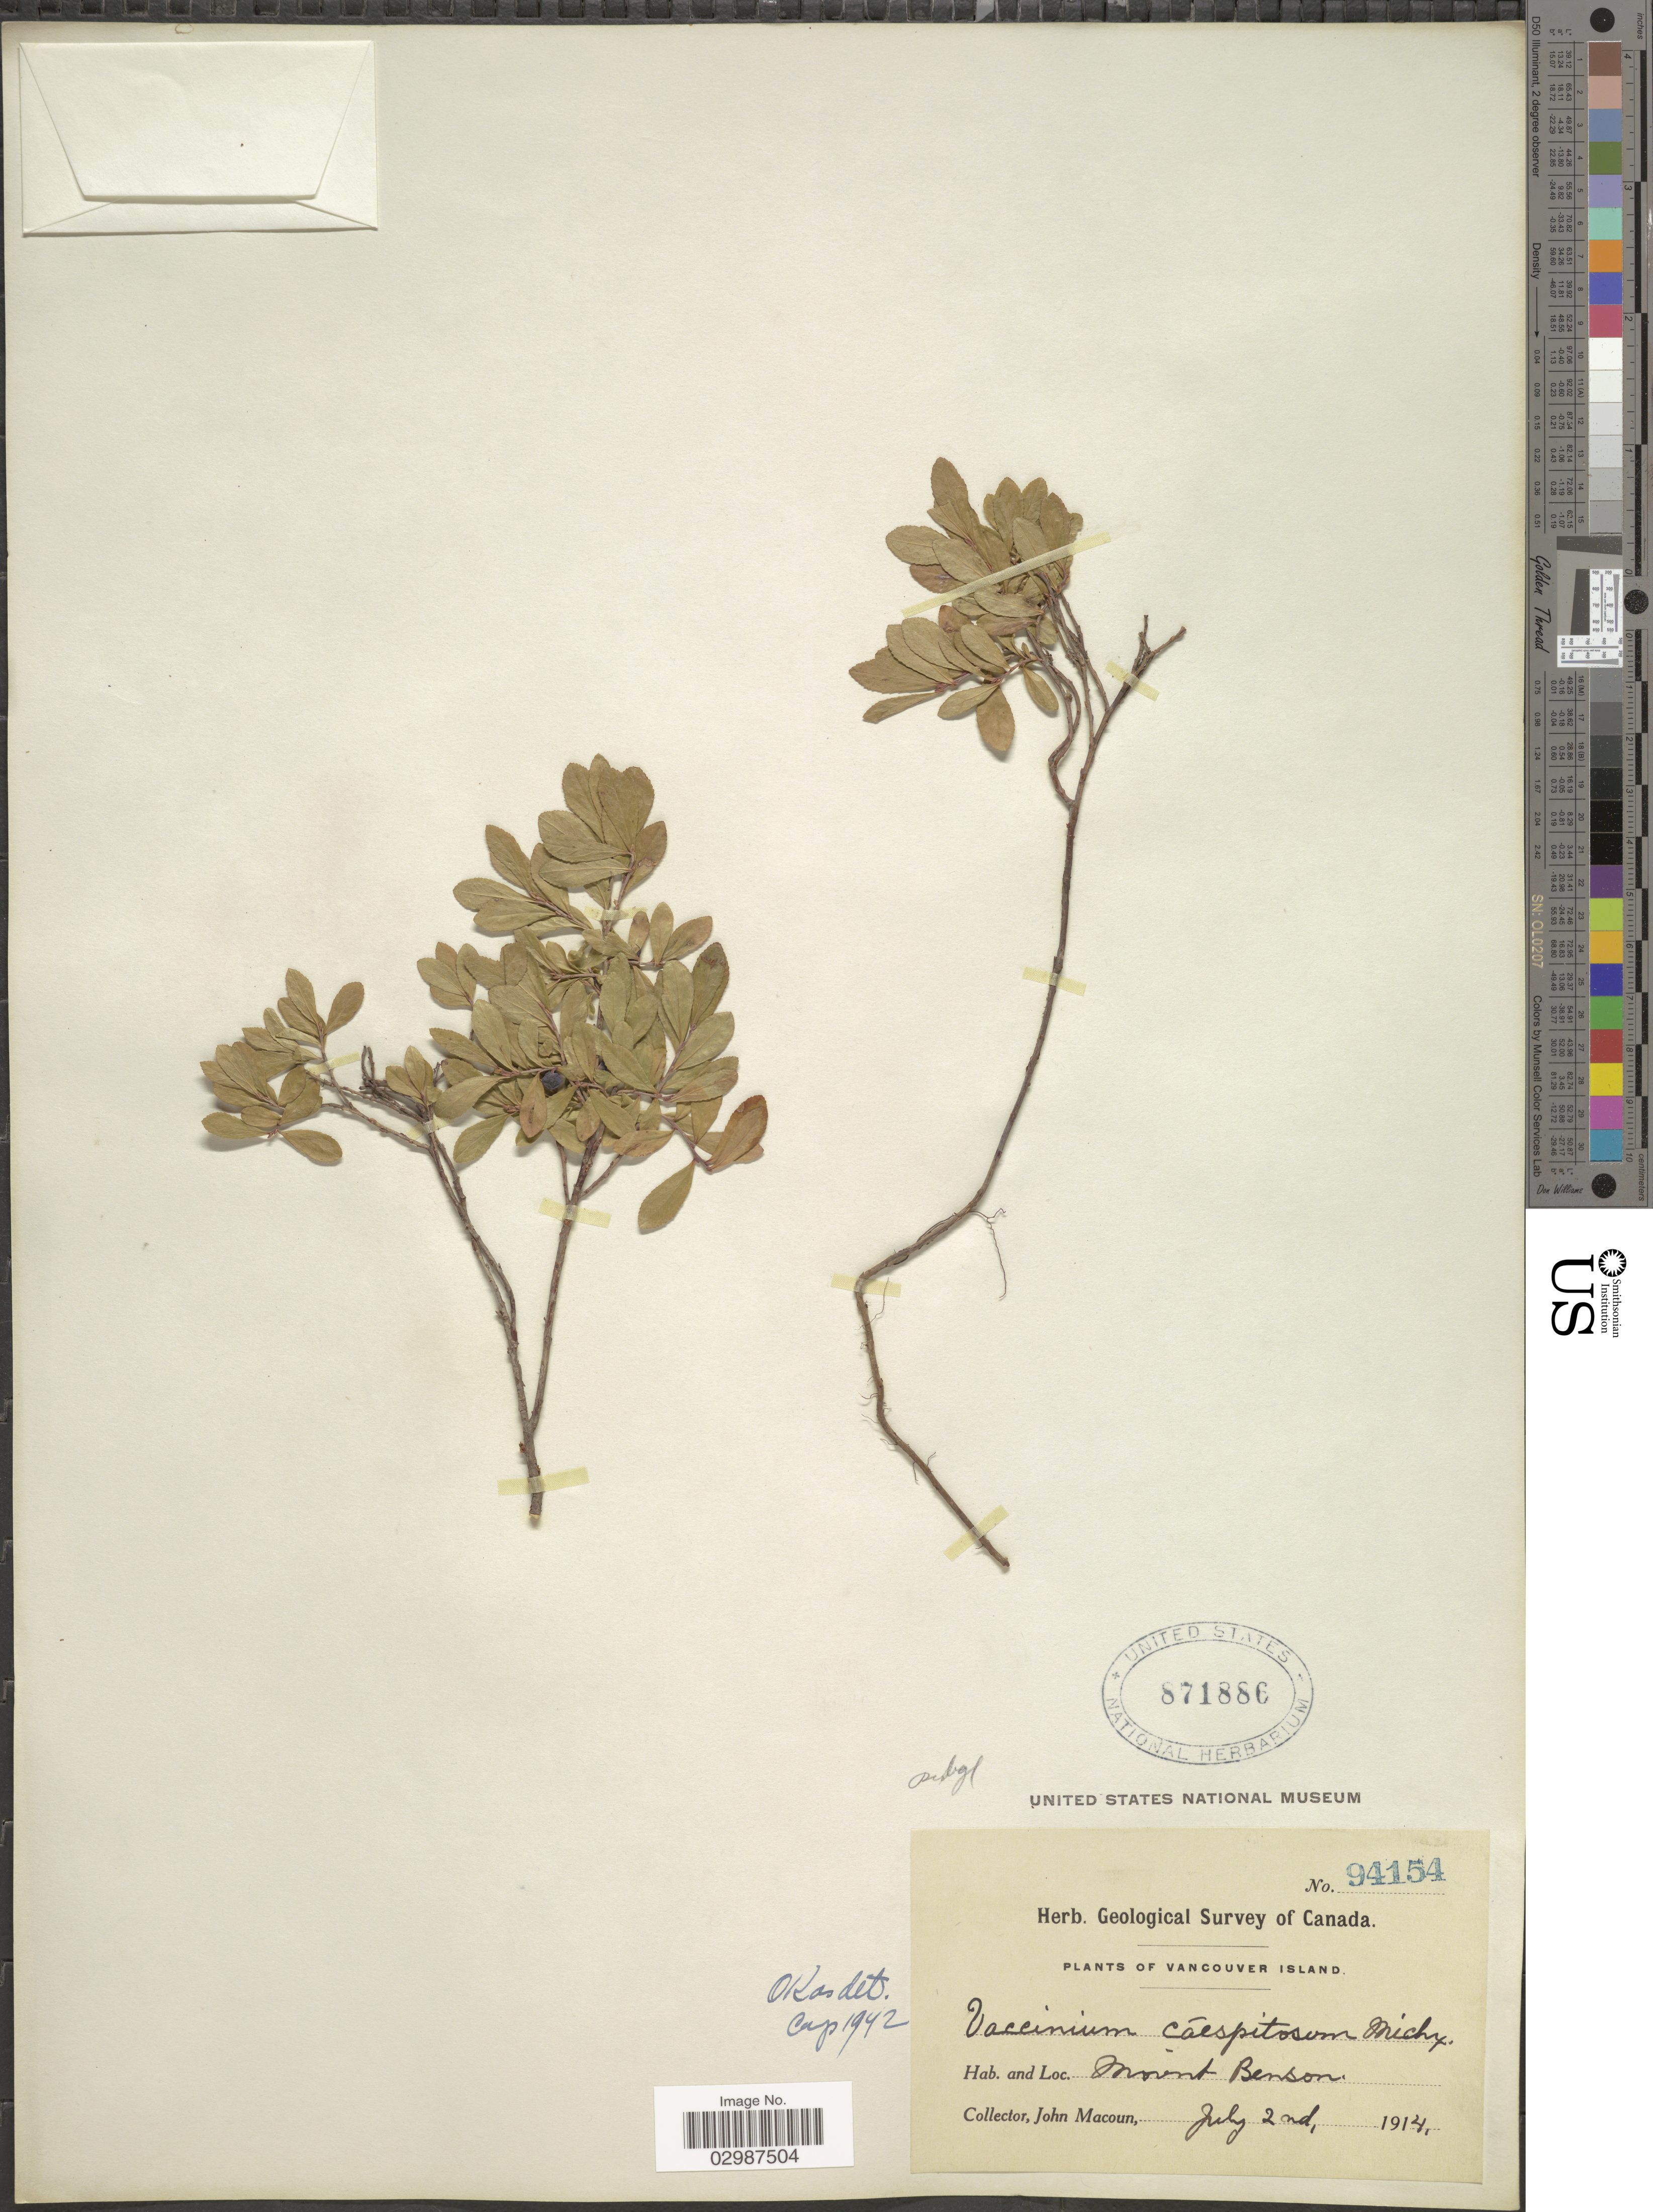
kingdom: Plantae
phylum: Tracheophyta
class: Magnoliopsida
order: Ericales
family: Ericaceae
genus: Vaccinium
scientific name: Vaccinium caespitosum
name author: Michx.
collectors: J. Macoun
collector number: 94154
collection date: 1914-07-02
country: Canada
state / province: British Columbia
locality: Vancouver Island. Mount Benson.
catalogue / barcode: US 871886